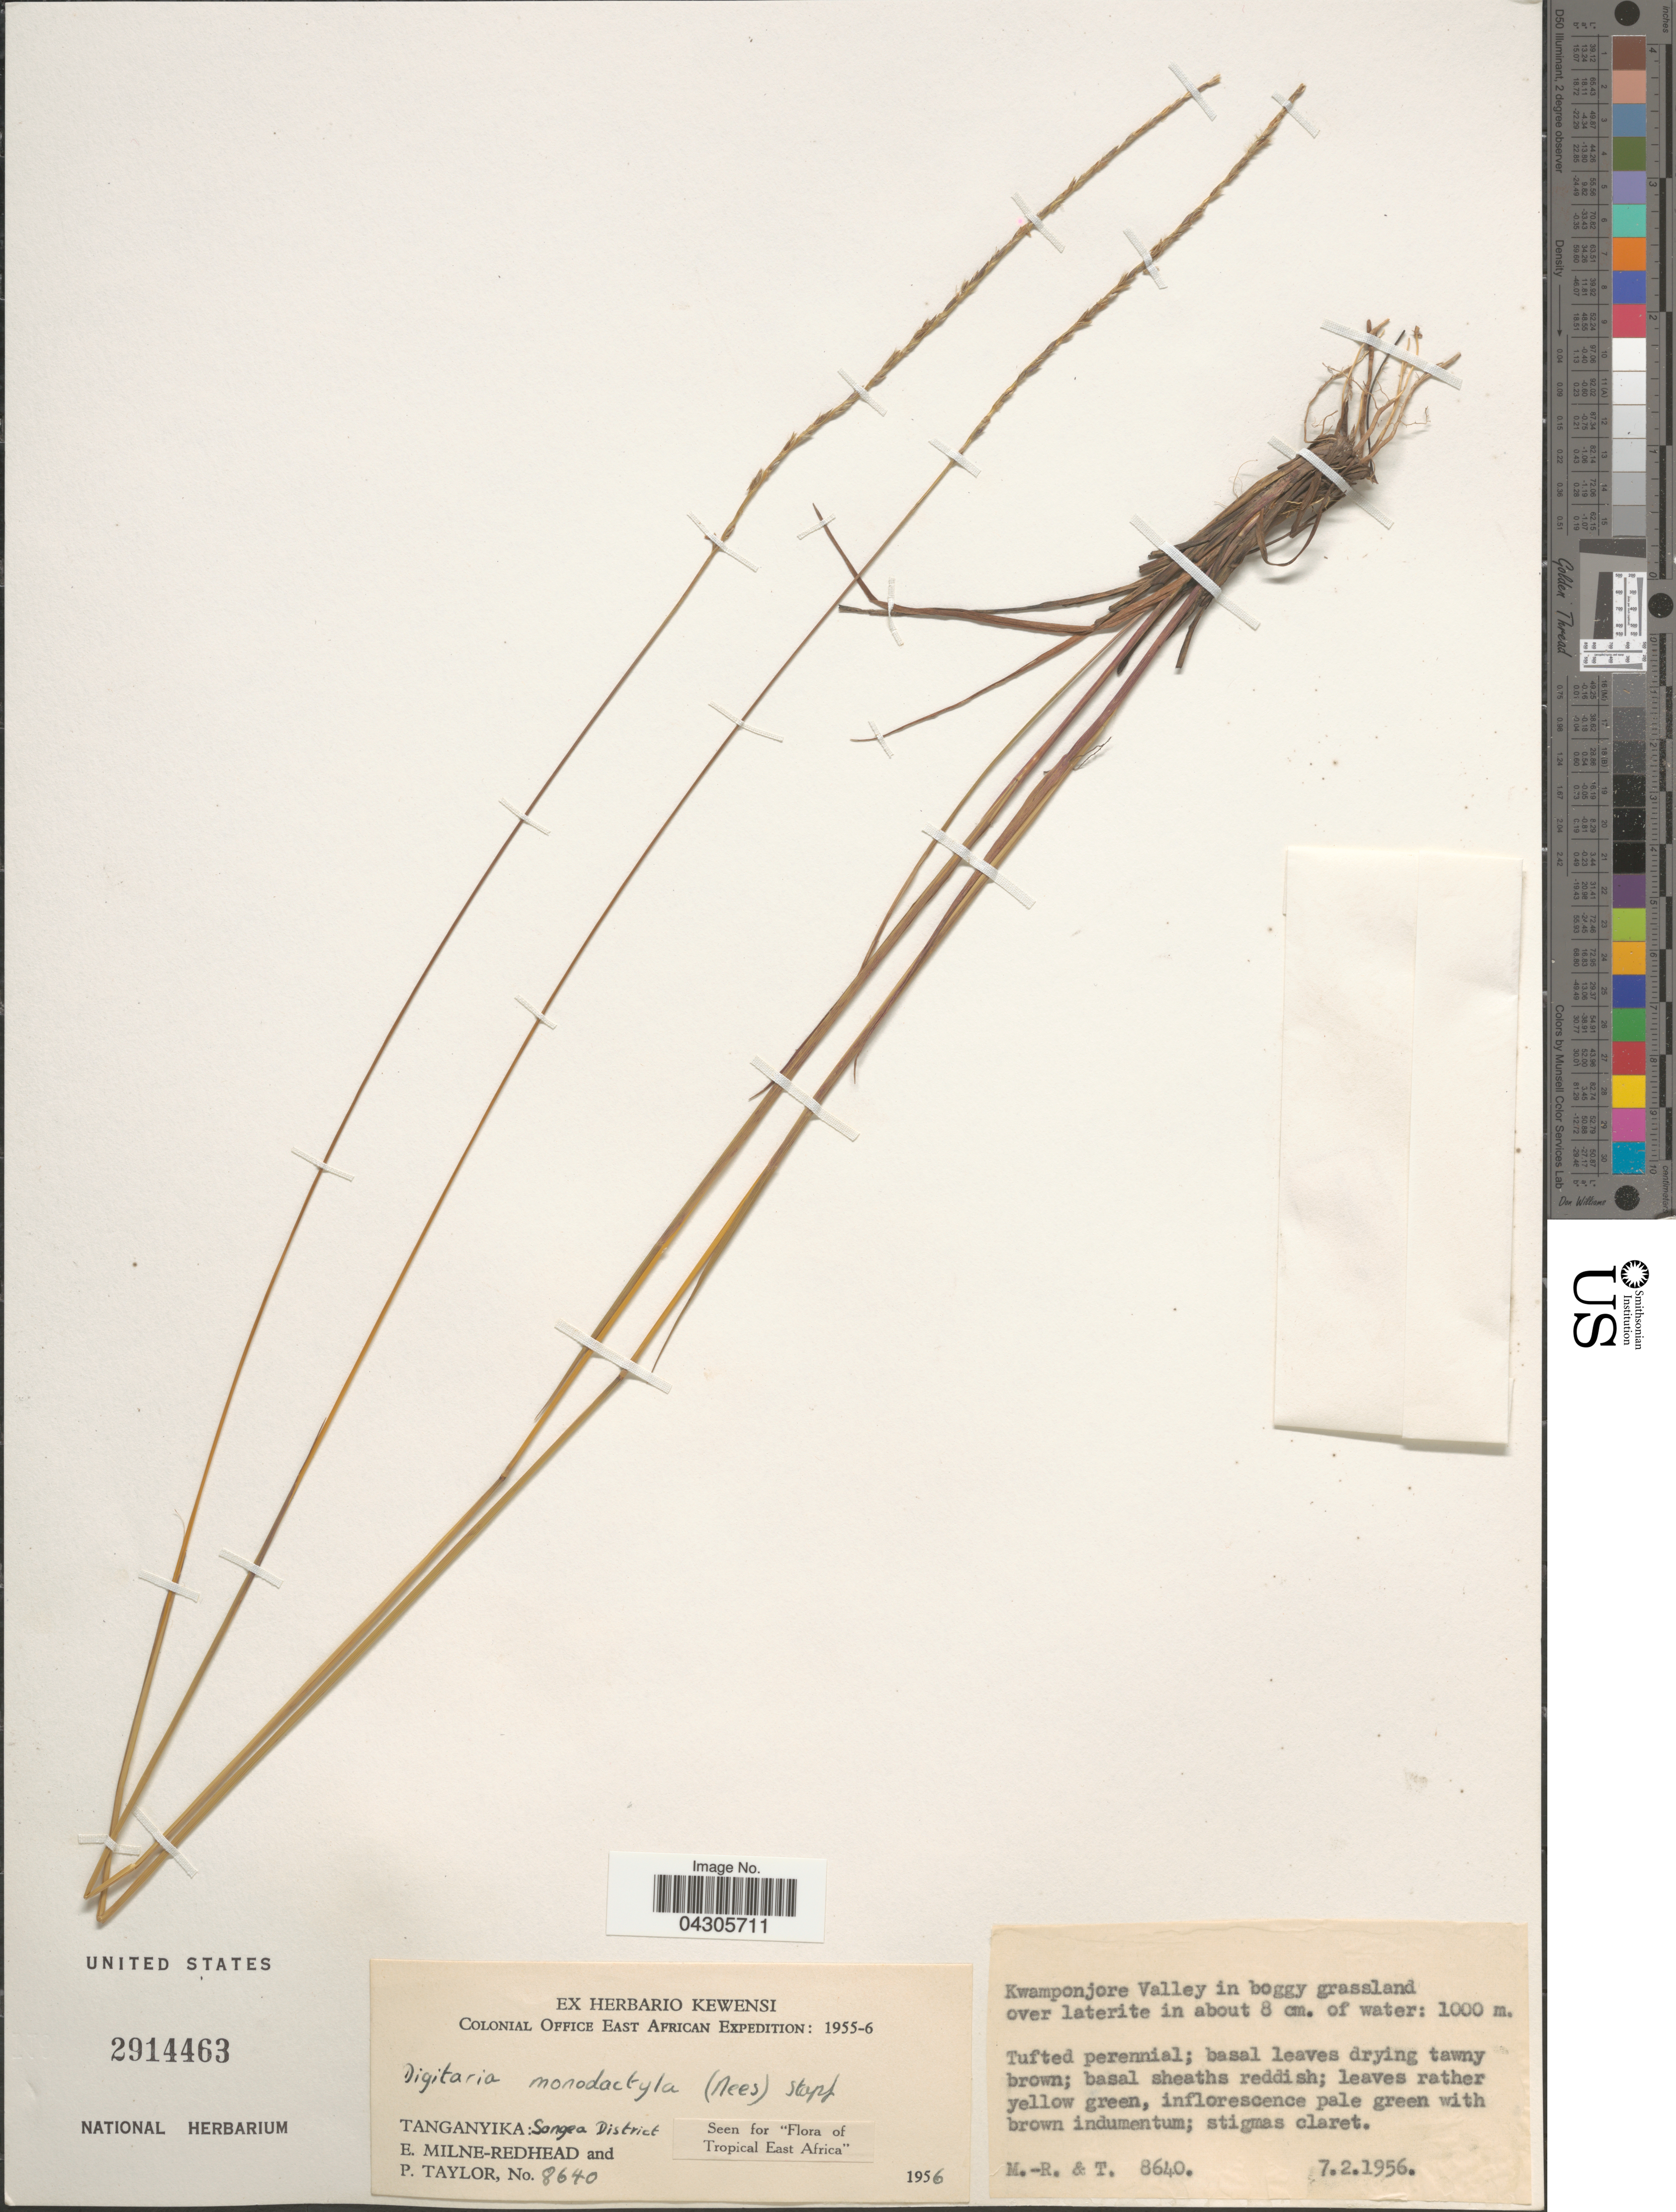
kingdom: Plantae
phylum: Tracheophyta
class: Liliopsida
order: Poales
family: Poaceae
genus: Digitaria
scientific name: Digitaria monodactyla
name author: (Nees) Stapf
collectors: E. W. Milne-Redhead & P. Taylor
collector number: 8640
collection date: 1956-02-07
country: Tanzania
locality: Colonial Office East African Expedition: 1955-6. Tanganyika: Songea District. Kwamponjore Valley in boggy grassland over laterite in about 8 cm. of water.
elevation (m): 1000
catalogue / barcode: US 2914463